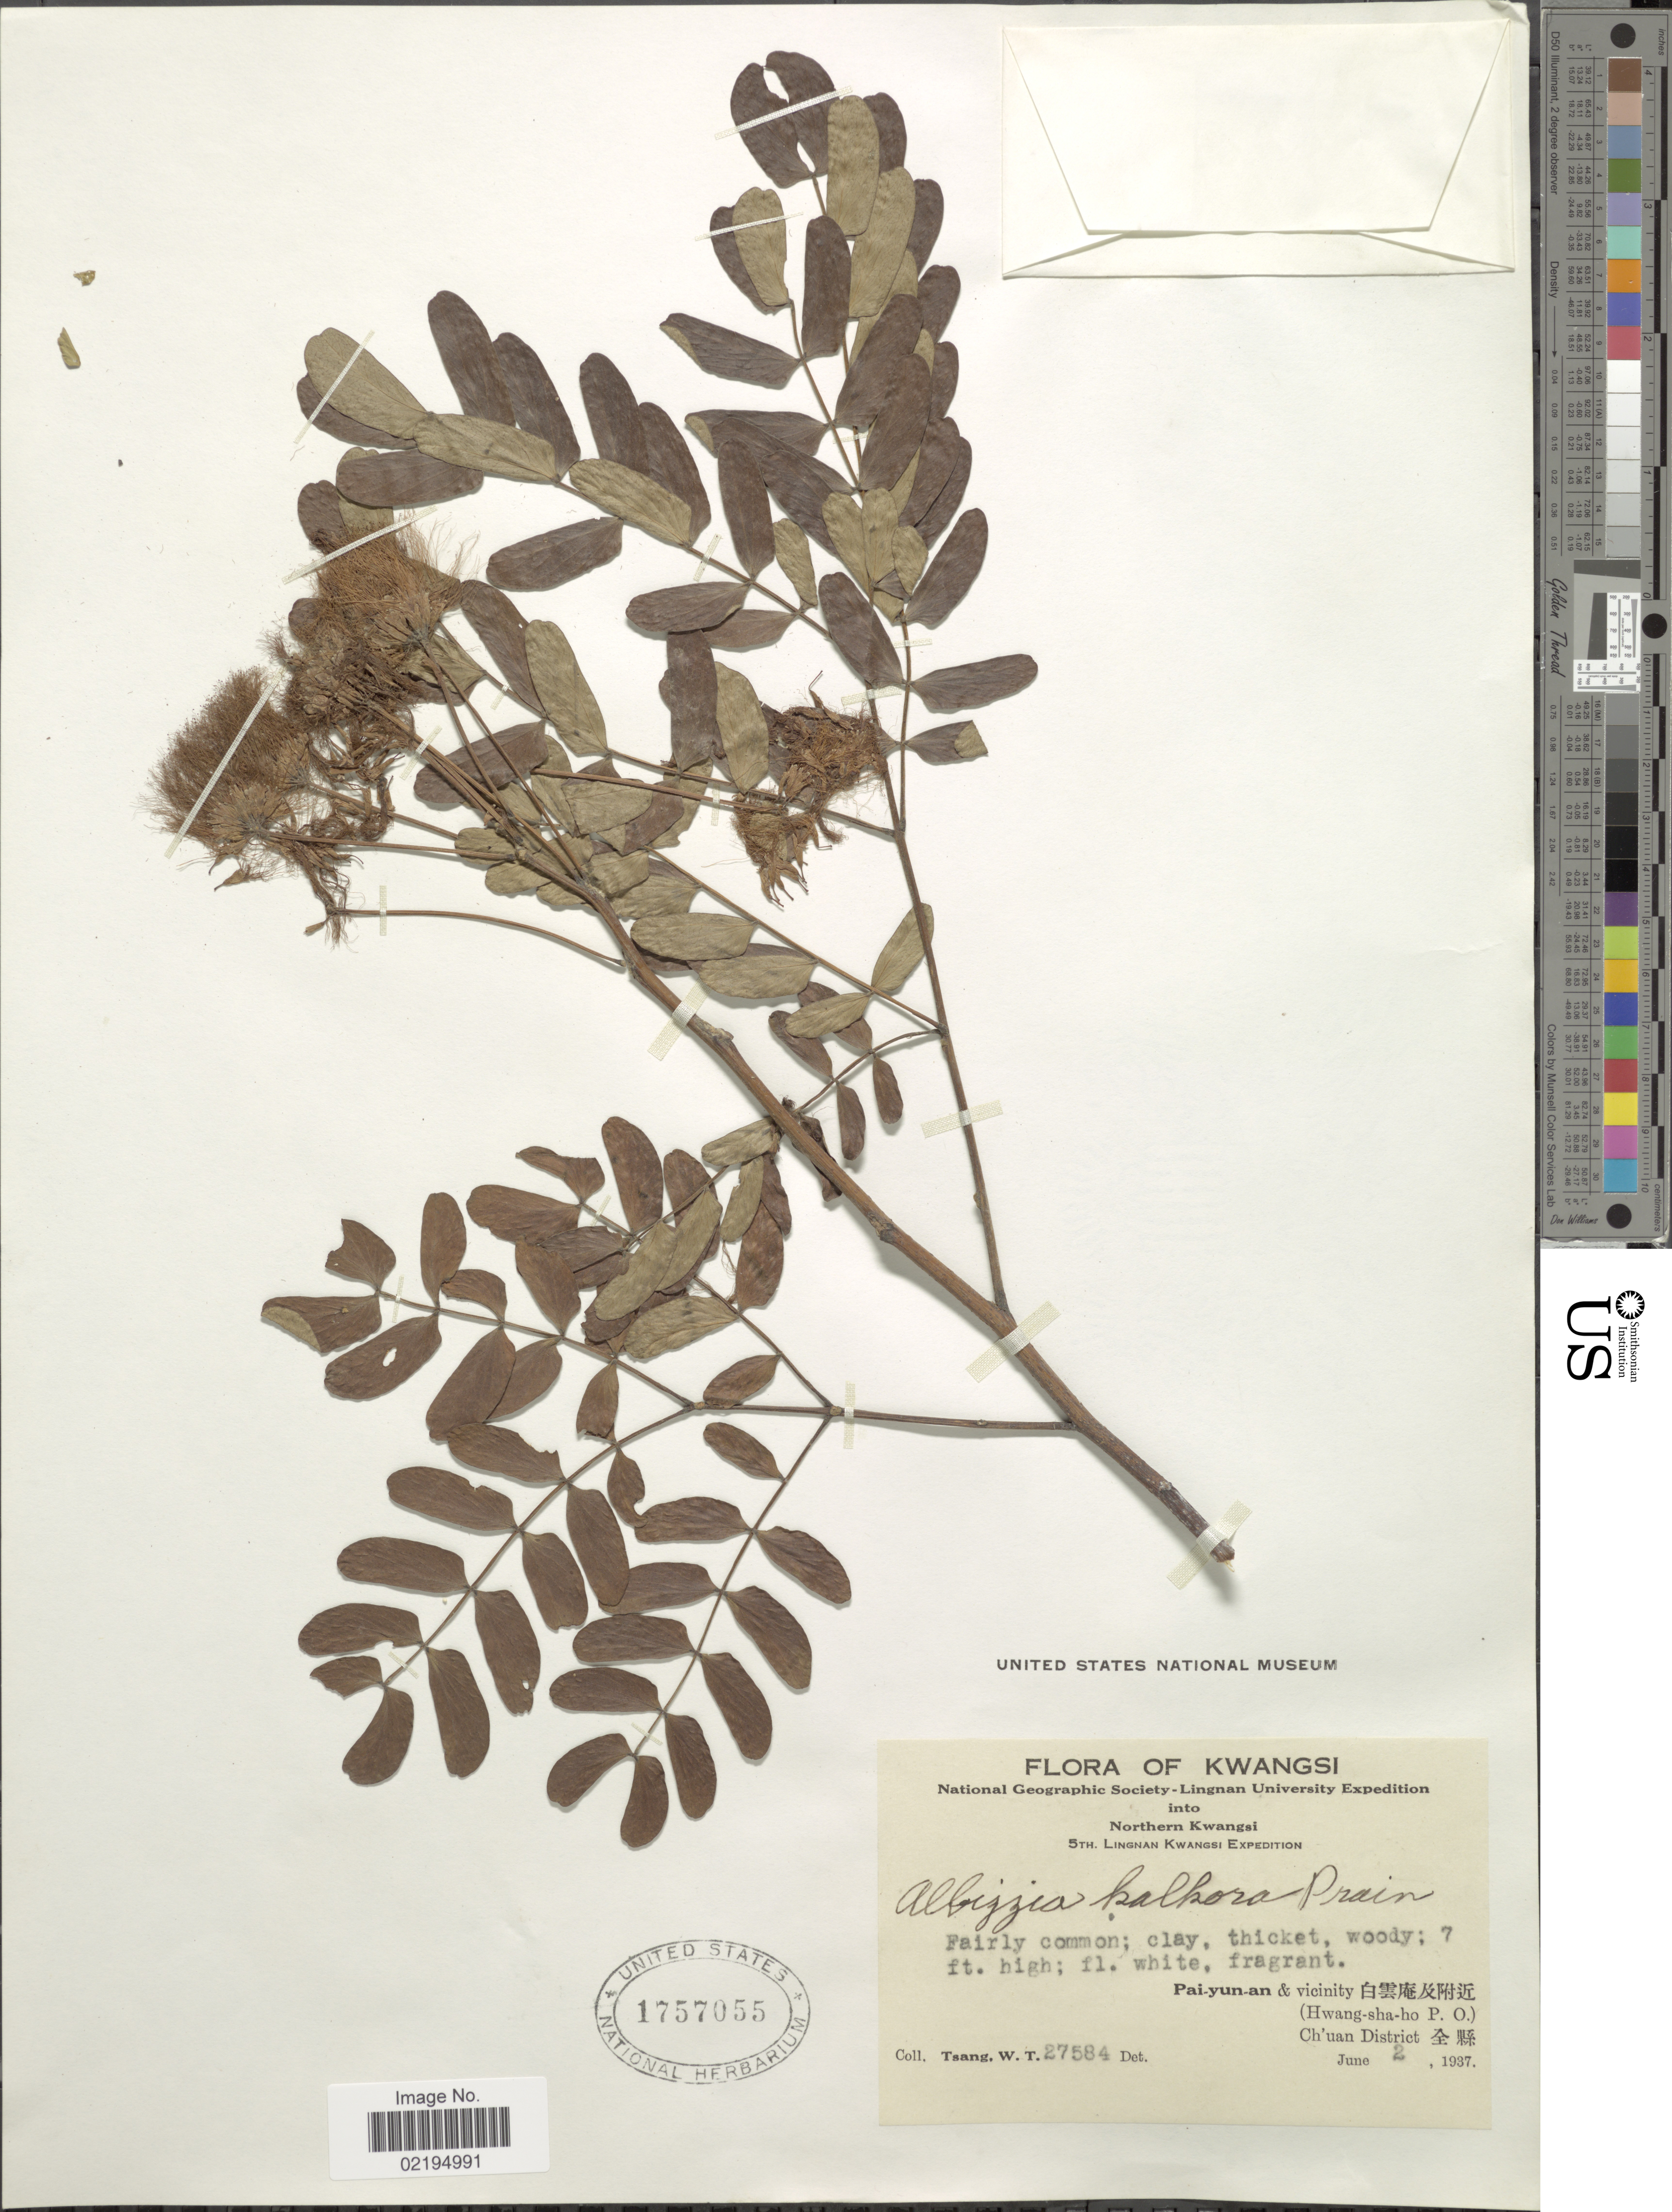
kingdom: Plantae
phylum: Tracheophyta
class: Magnoliopsida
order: Fabales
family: Fabaceae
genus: Albizia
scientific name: Albizia kalkora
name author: (Roxb.) Prain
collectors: W. T. Tsang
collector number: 27584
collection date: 1937-06-02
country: China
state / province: Guangxi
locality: Kwangsi, northern Kwangsi, Pai-yun-an & vicinity (Hwang-sha-ho P.O.) Ch'uan District.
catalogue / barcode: US 1757055